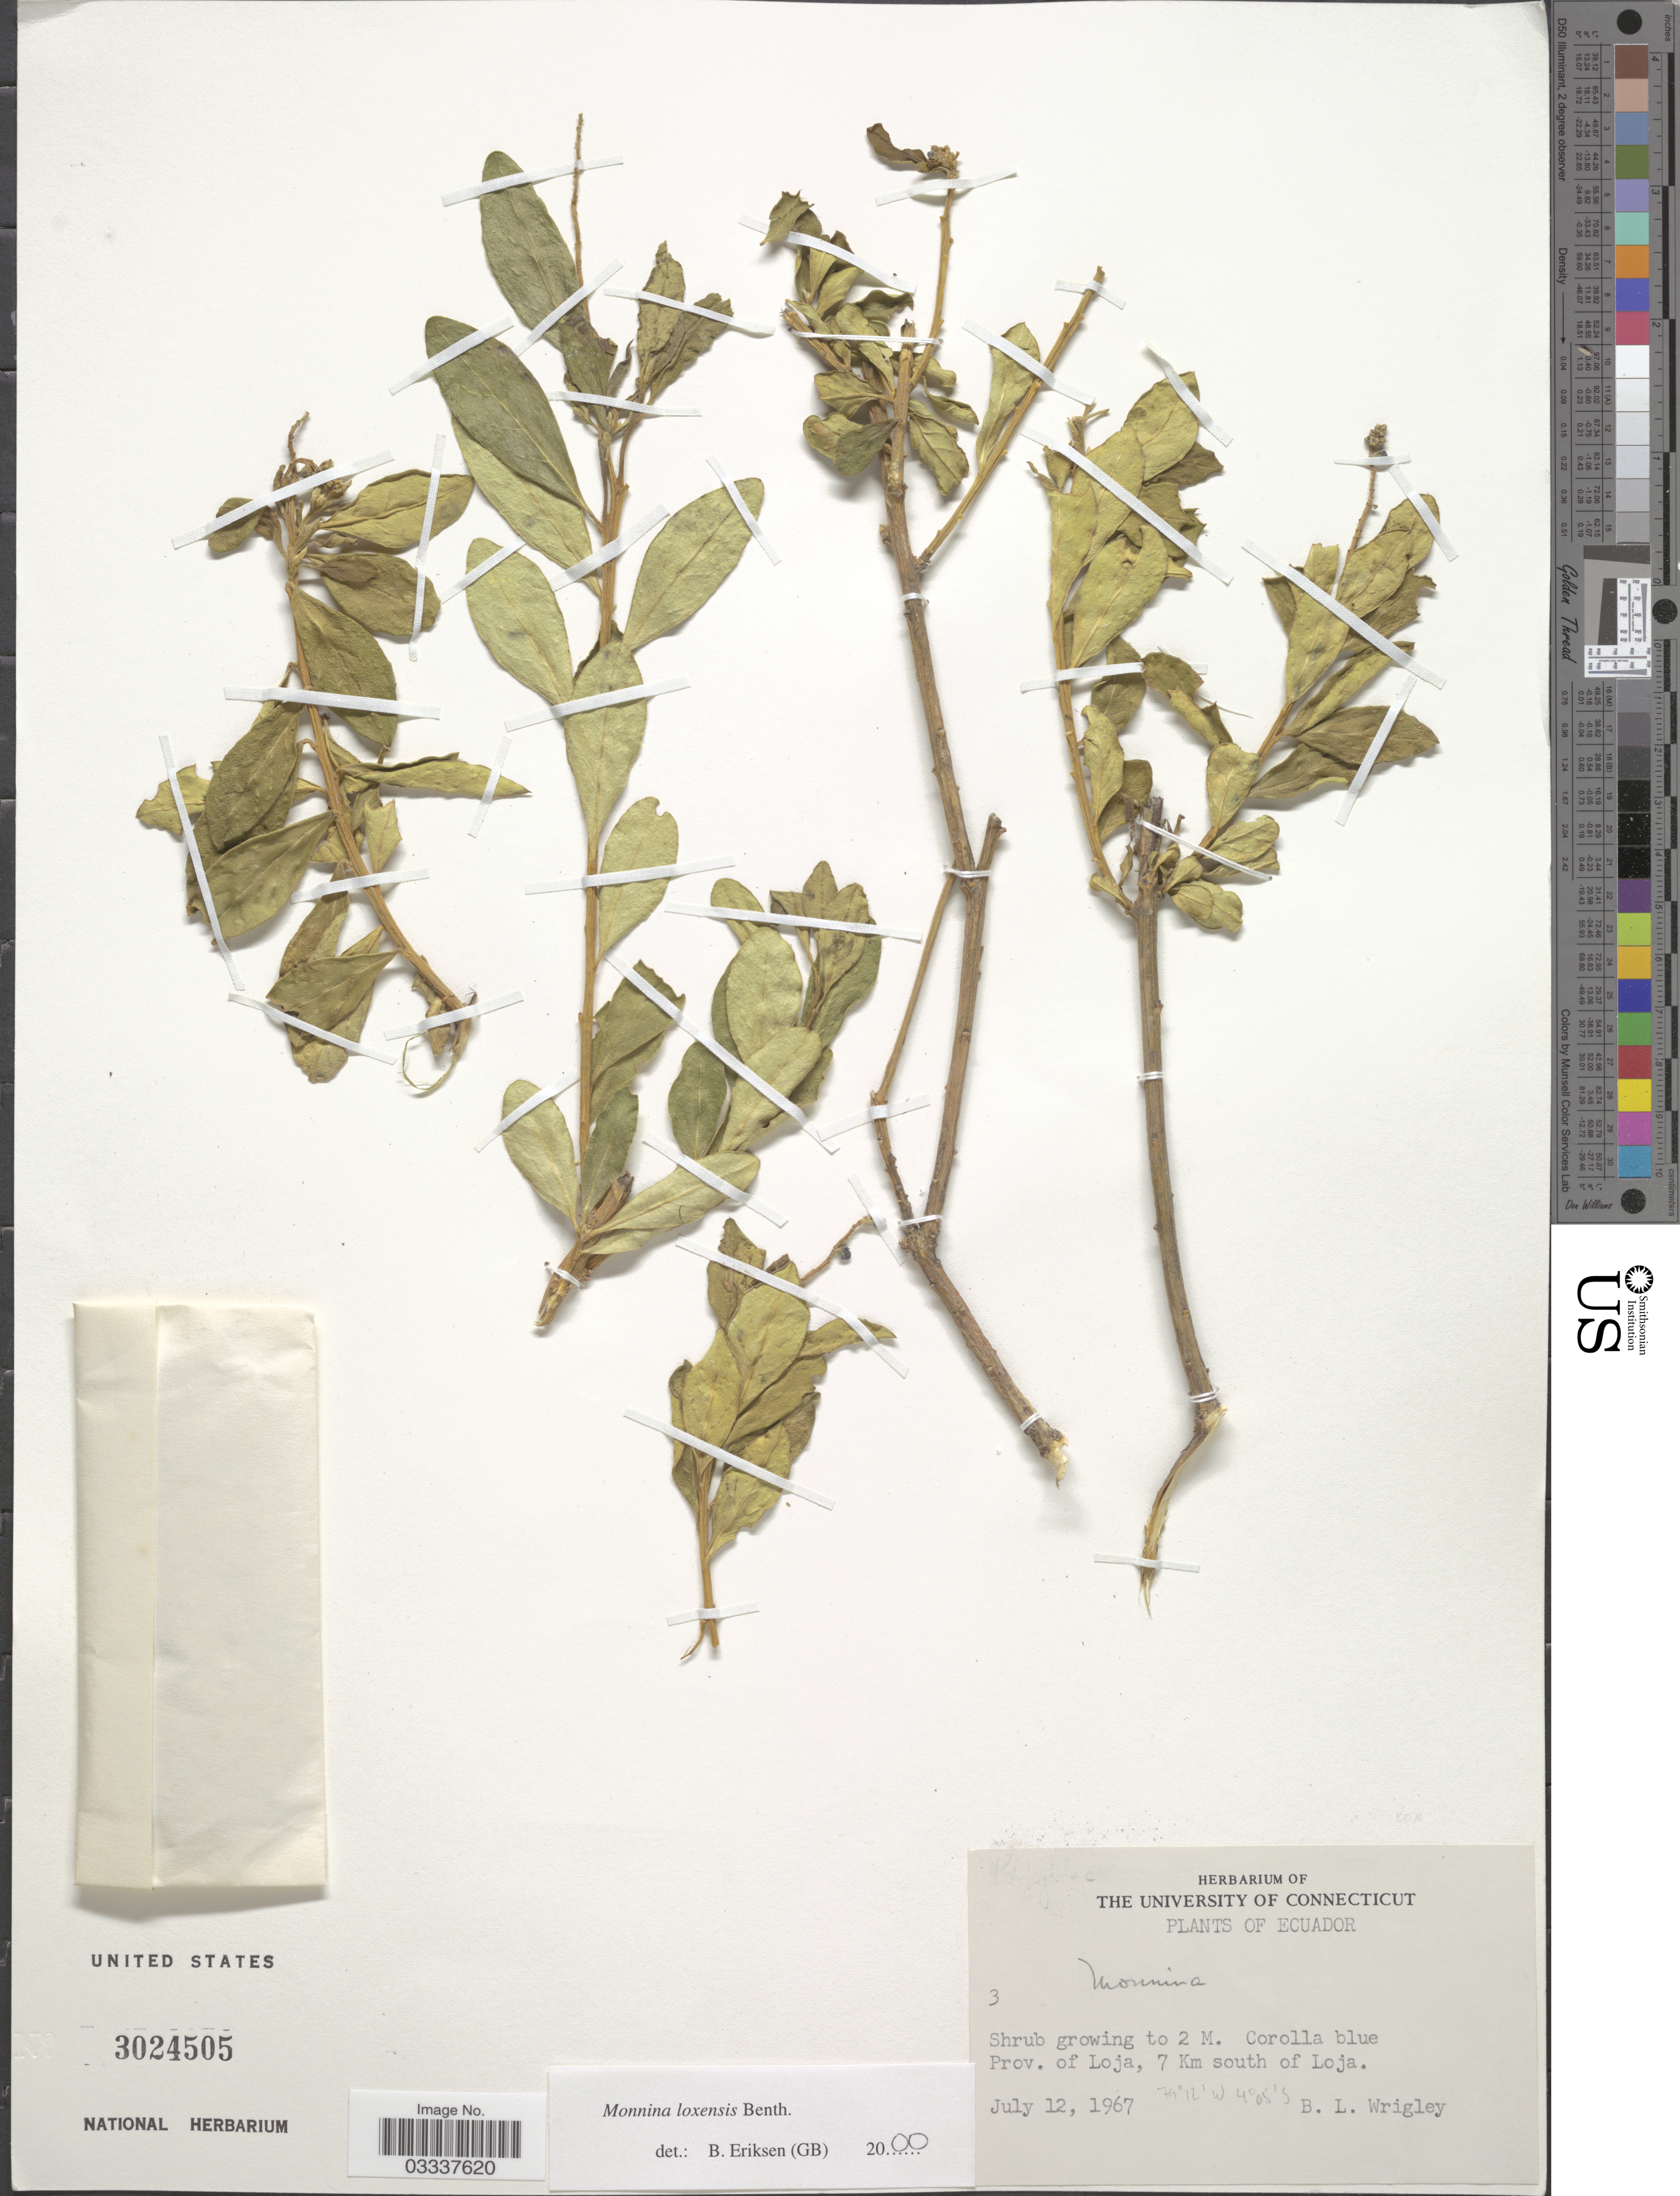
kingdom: Plantae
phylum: Tracheophyta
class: Magnoliopsida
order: Fabales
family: Polygalaceae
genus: Monnina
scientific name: Monnina loxensis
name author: Benth.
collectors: B. L. Wrigley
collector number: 3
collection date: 1967-07-12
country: Ecuador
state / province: Loja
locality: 7 Km south of Loja.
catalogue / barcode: US 3024505